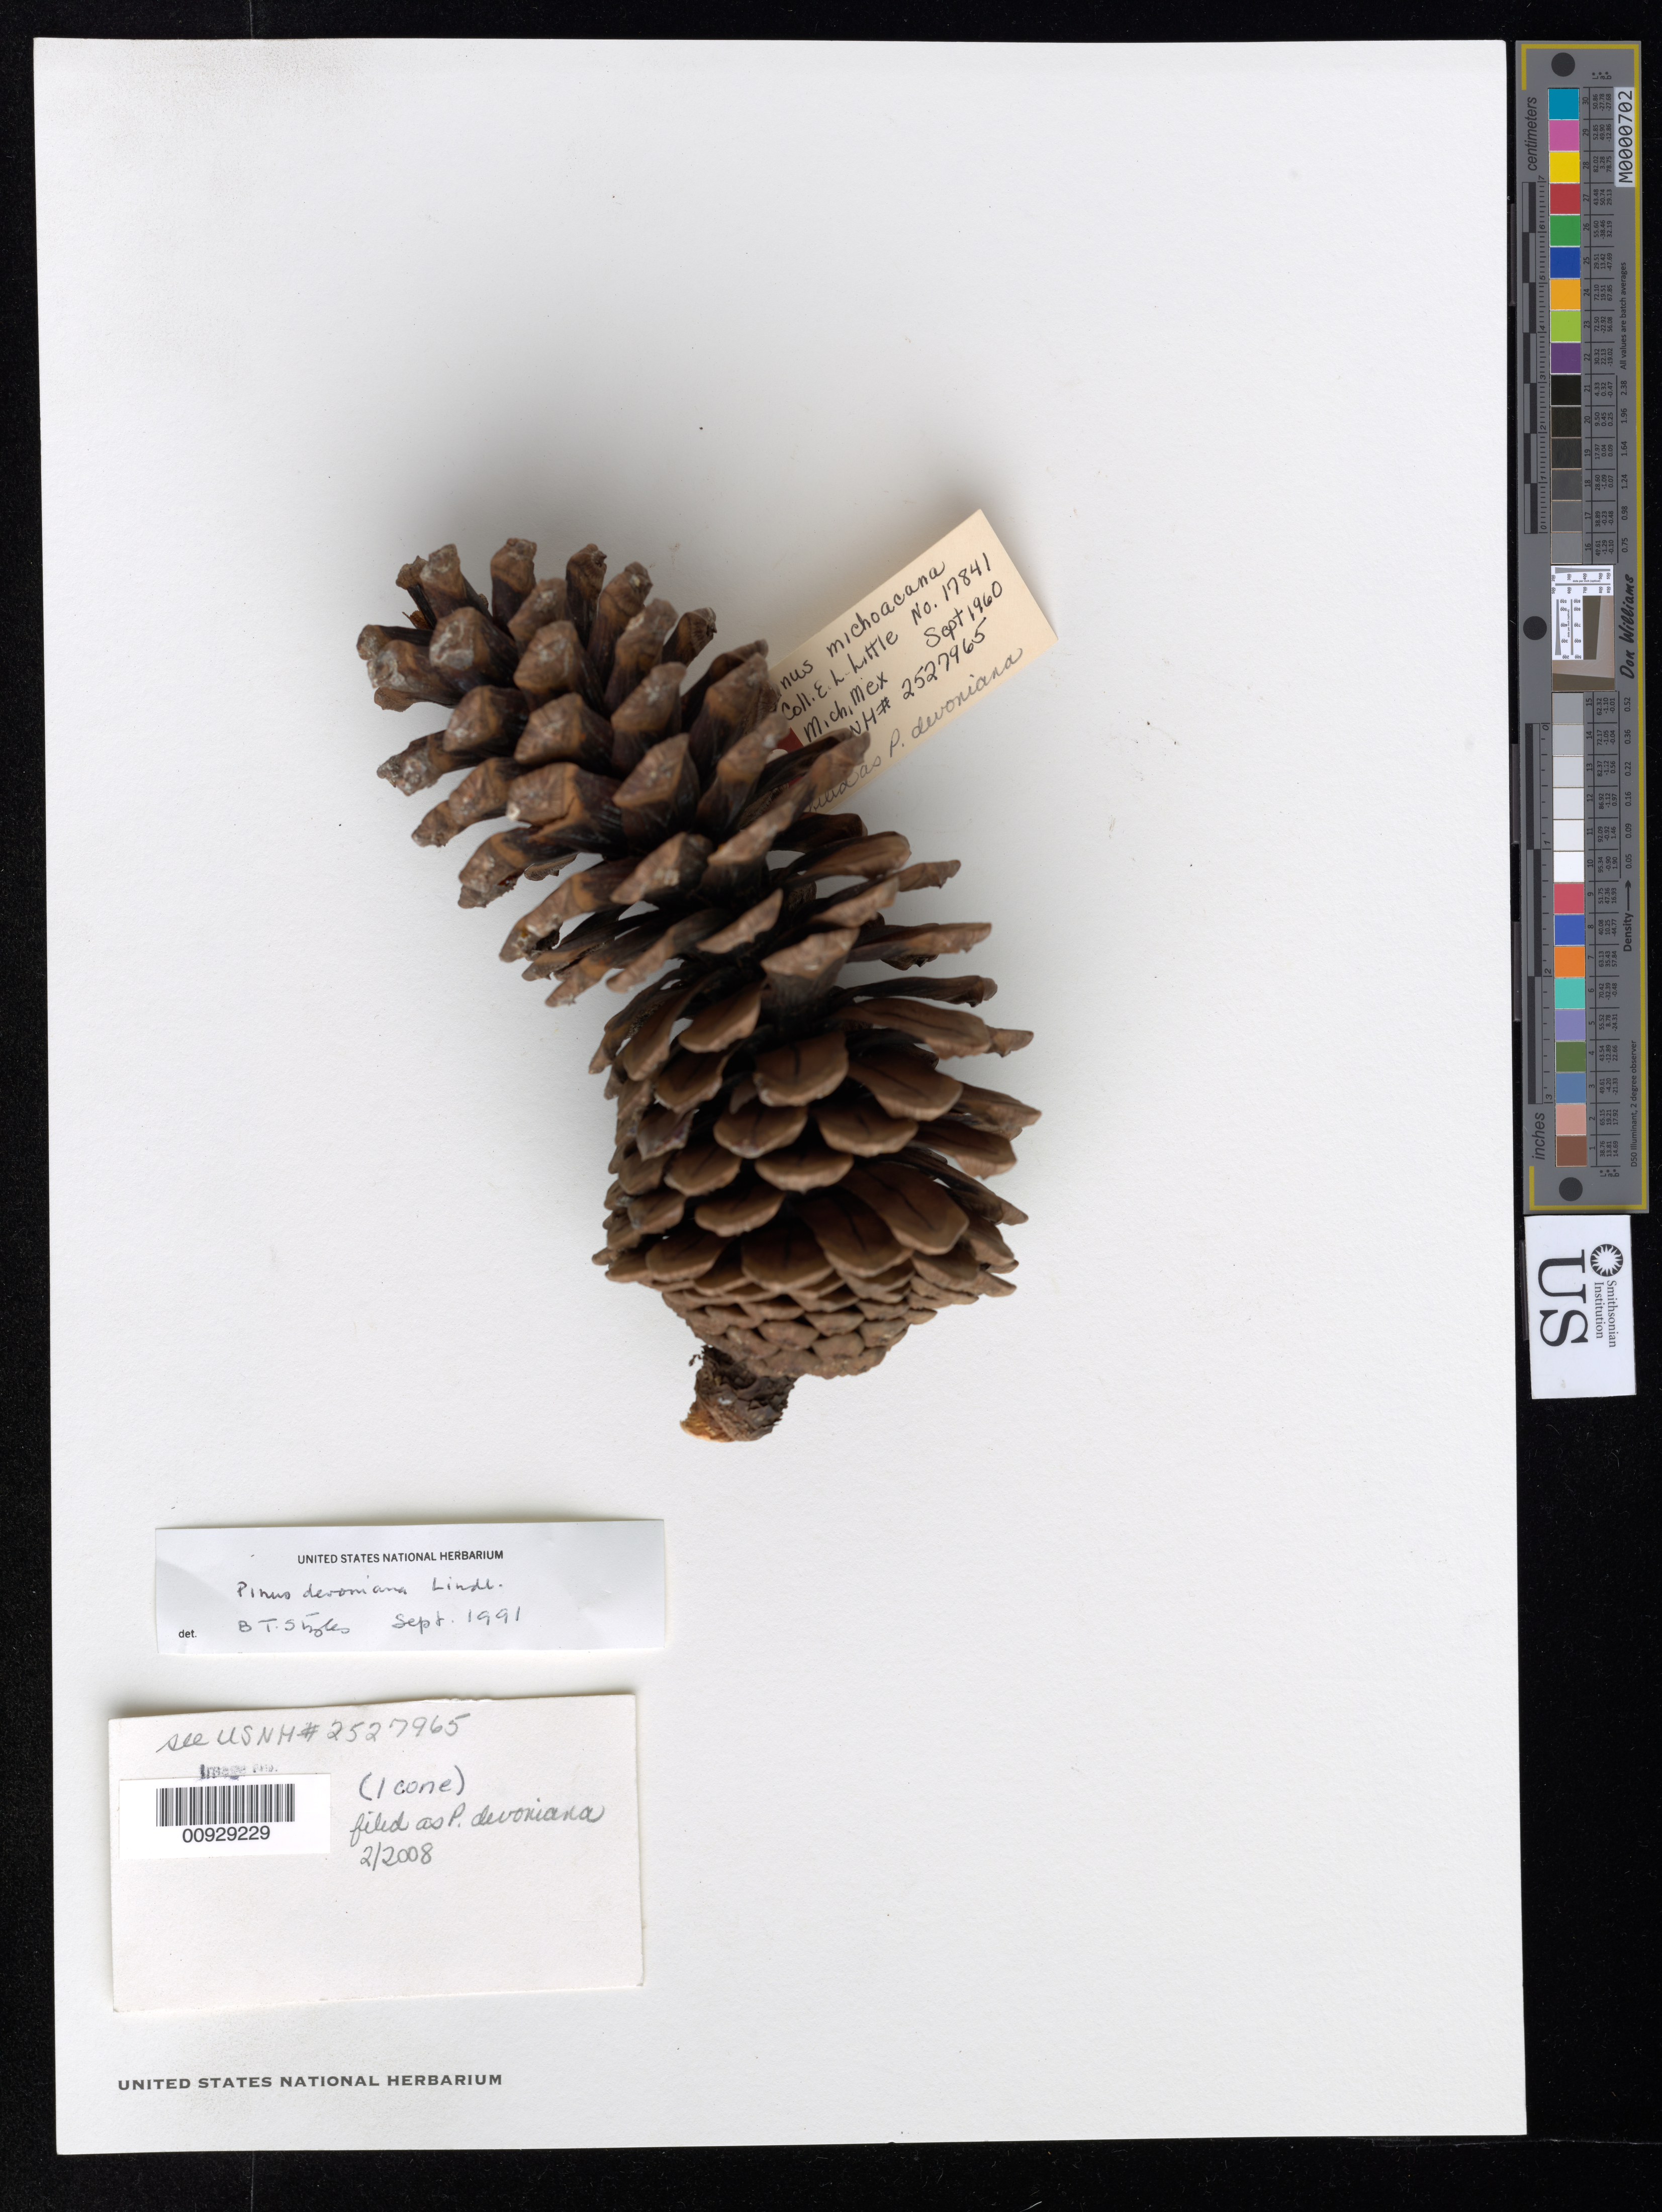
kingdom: Plantae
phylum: Tracheophyta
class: Pinopsida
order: Pinales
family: Pinaceae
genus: Pinus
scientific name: Pinus devoniana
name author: Lindl.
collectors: E. L. Little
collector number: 17841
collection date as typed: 23 Sep 1960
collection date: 1960-09-23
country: Mexico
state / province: Michoacán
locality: Los Conejos, 10 km. SW of Uruapan.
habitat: Pine forest, lower volcanic slopes, deep soil.